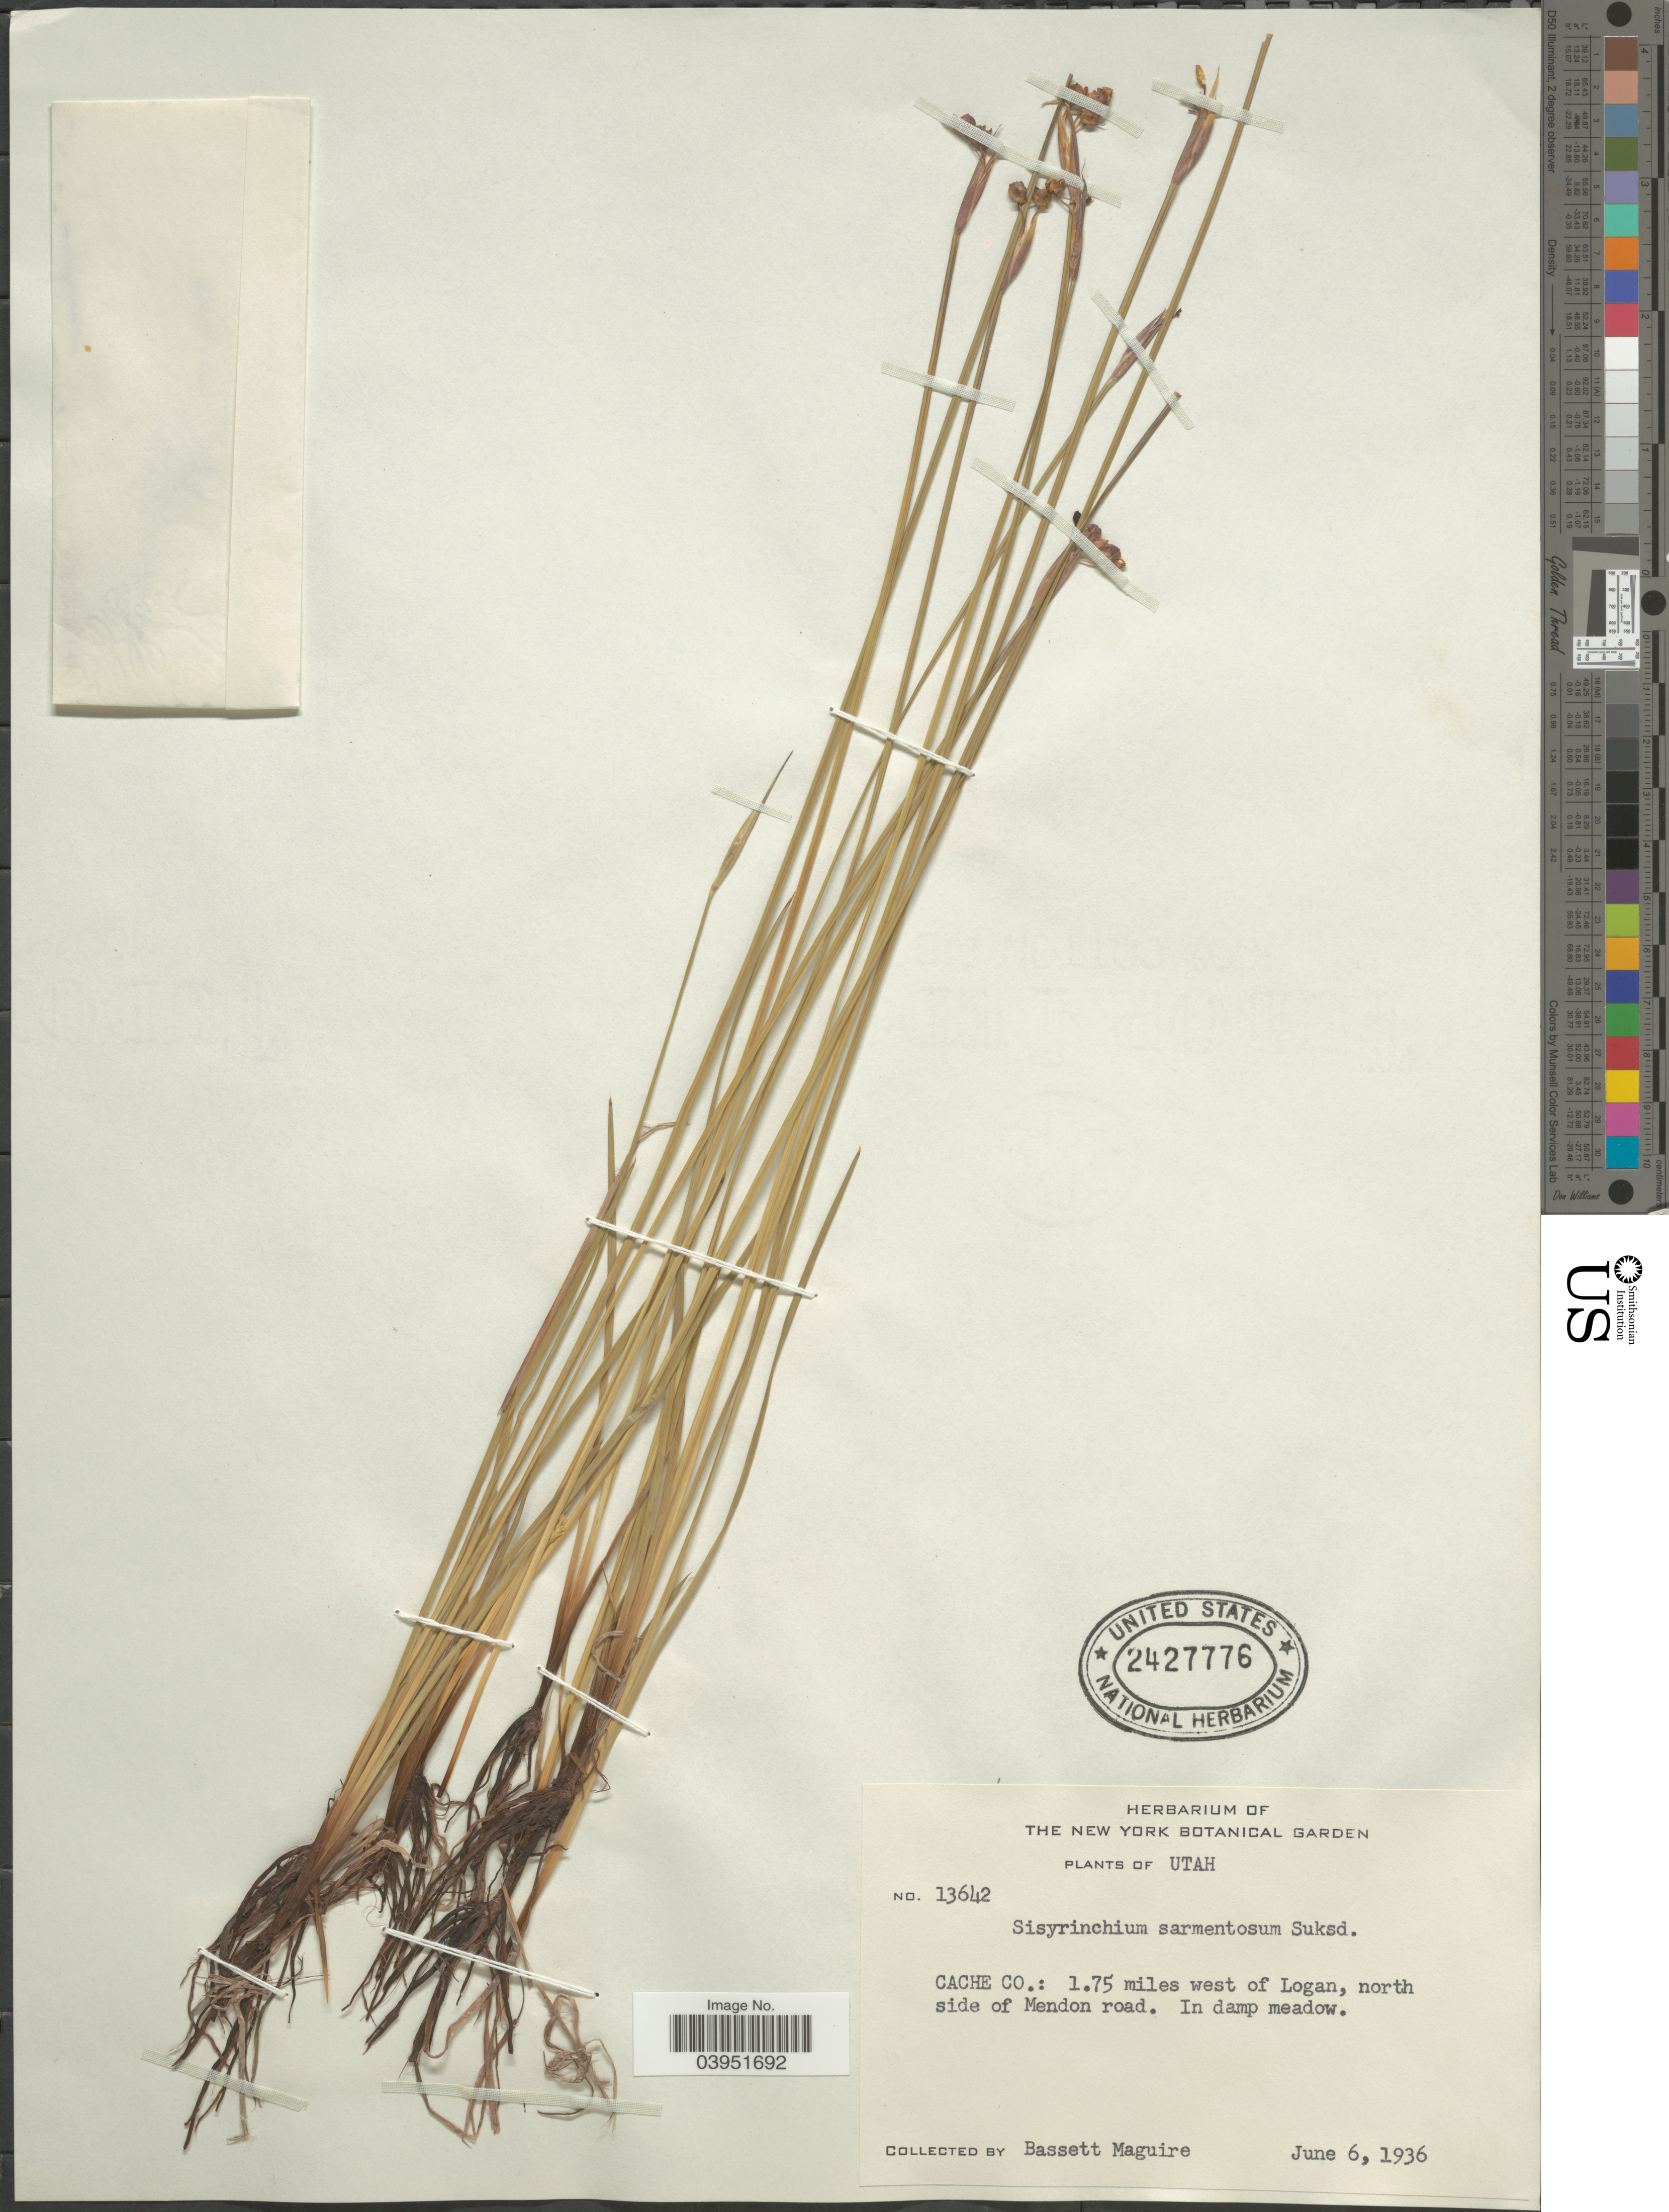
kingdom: Plantae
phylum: Tracheophyta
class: Liliopsida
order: Asparagales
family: Iridaceae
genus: Sisyrinchium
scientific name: Sisyrinchium sarmentosum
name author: Suksd. ex Greene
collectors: B. Maguire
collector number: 13642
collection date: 1936-06-06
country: United States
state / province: Utah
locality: Cache Co.: 1.75 miles west of Logan, north side of Mendon road.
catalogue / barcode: US 2427776